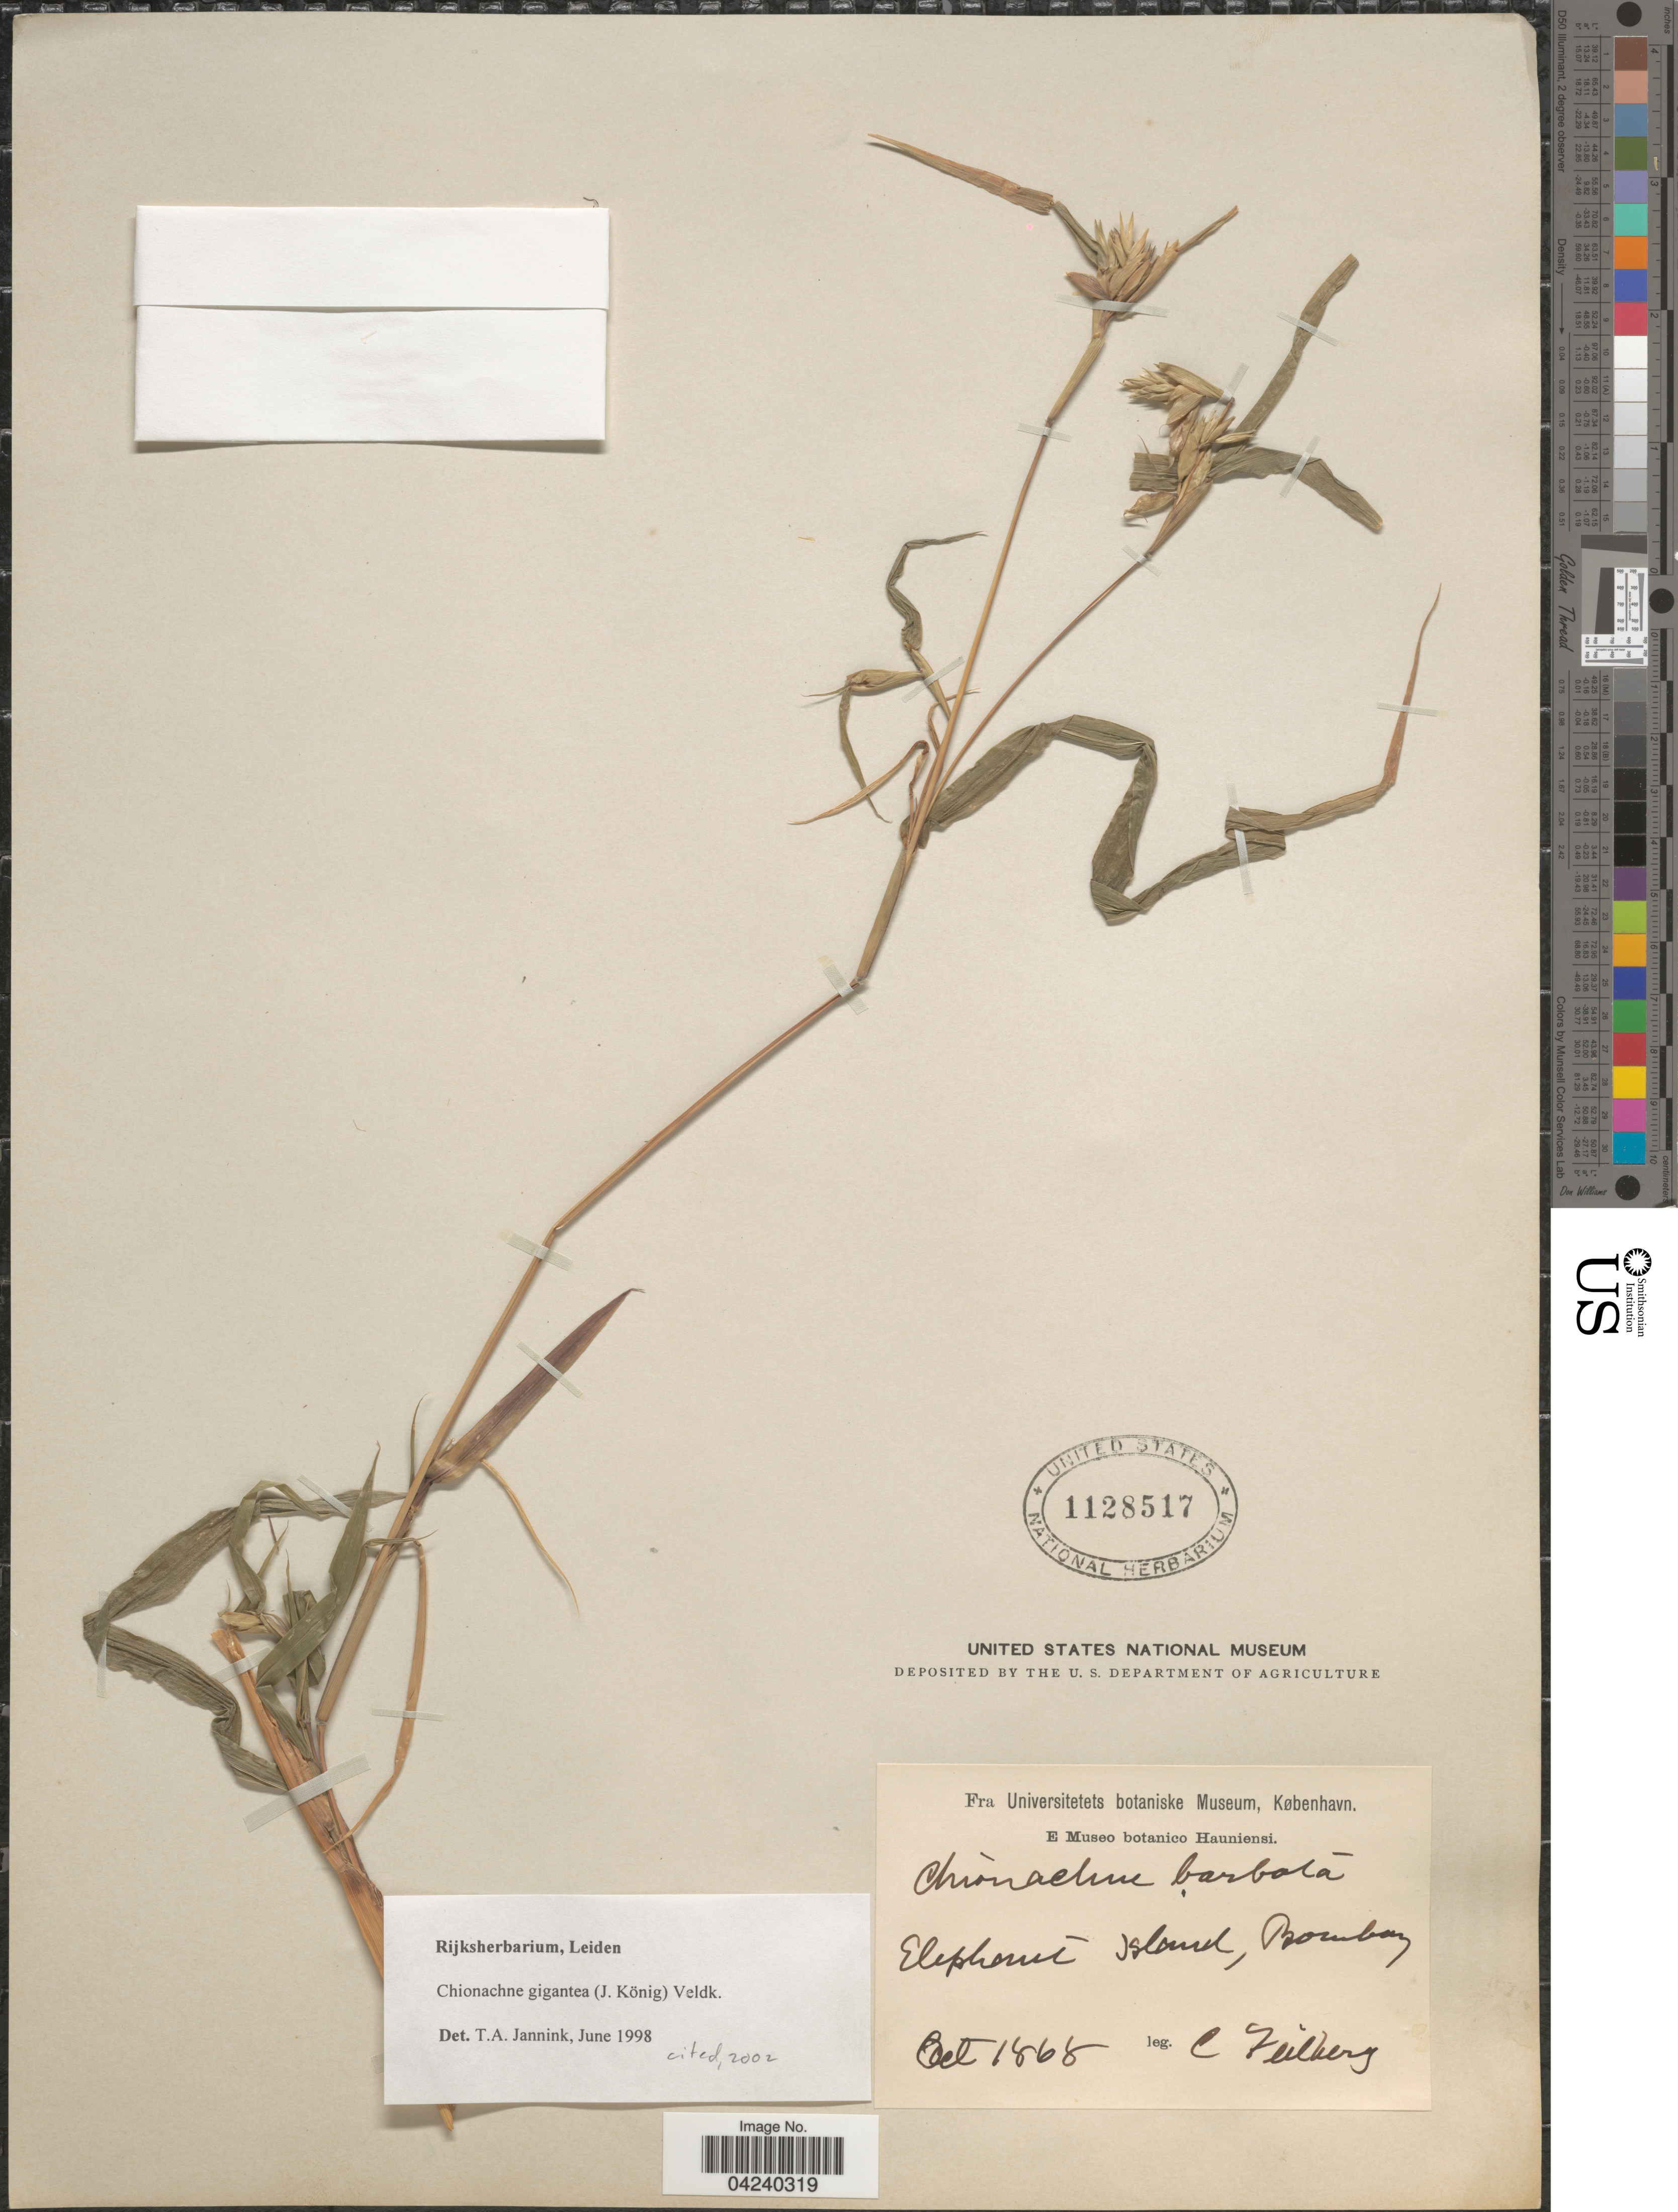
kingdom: Plantae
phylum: Tracheophyta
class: Liliopsida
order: Poales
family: Poaceae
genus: Chionachne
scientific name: Chionachne gigantea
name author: (J. Koenig) Veldkamp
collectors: C. Feilberg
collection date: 1868-10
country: India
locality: Elephant Island, Bombay.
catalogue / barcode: US 1128517